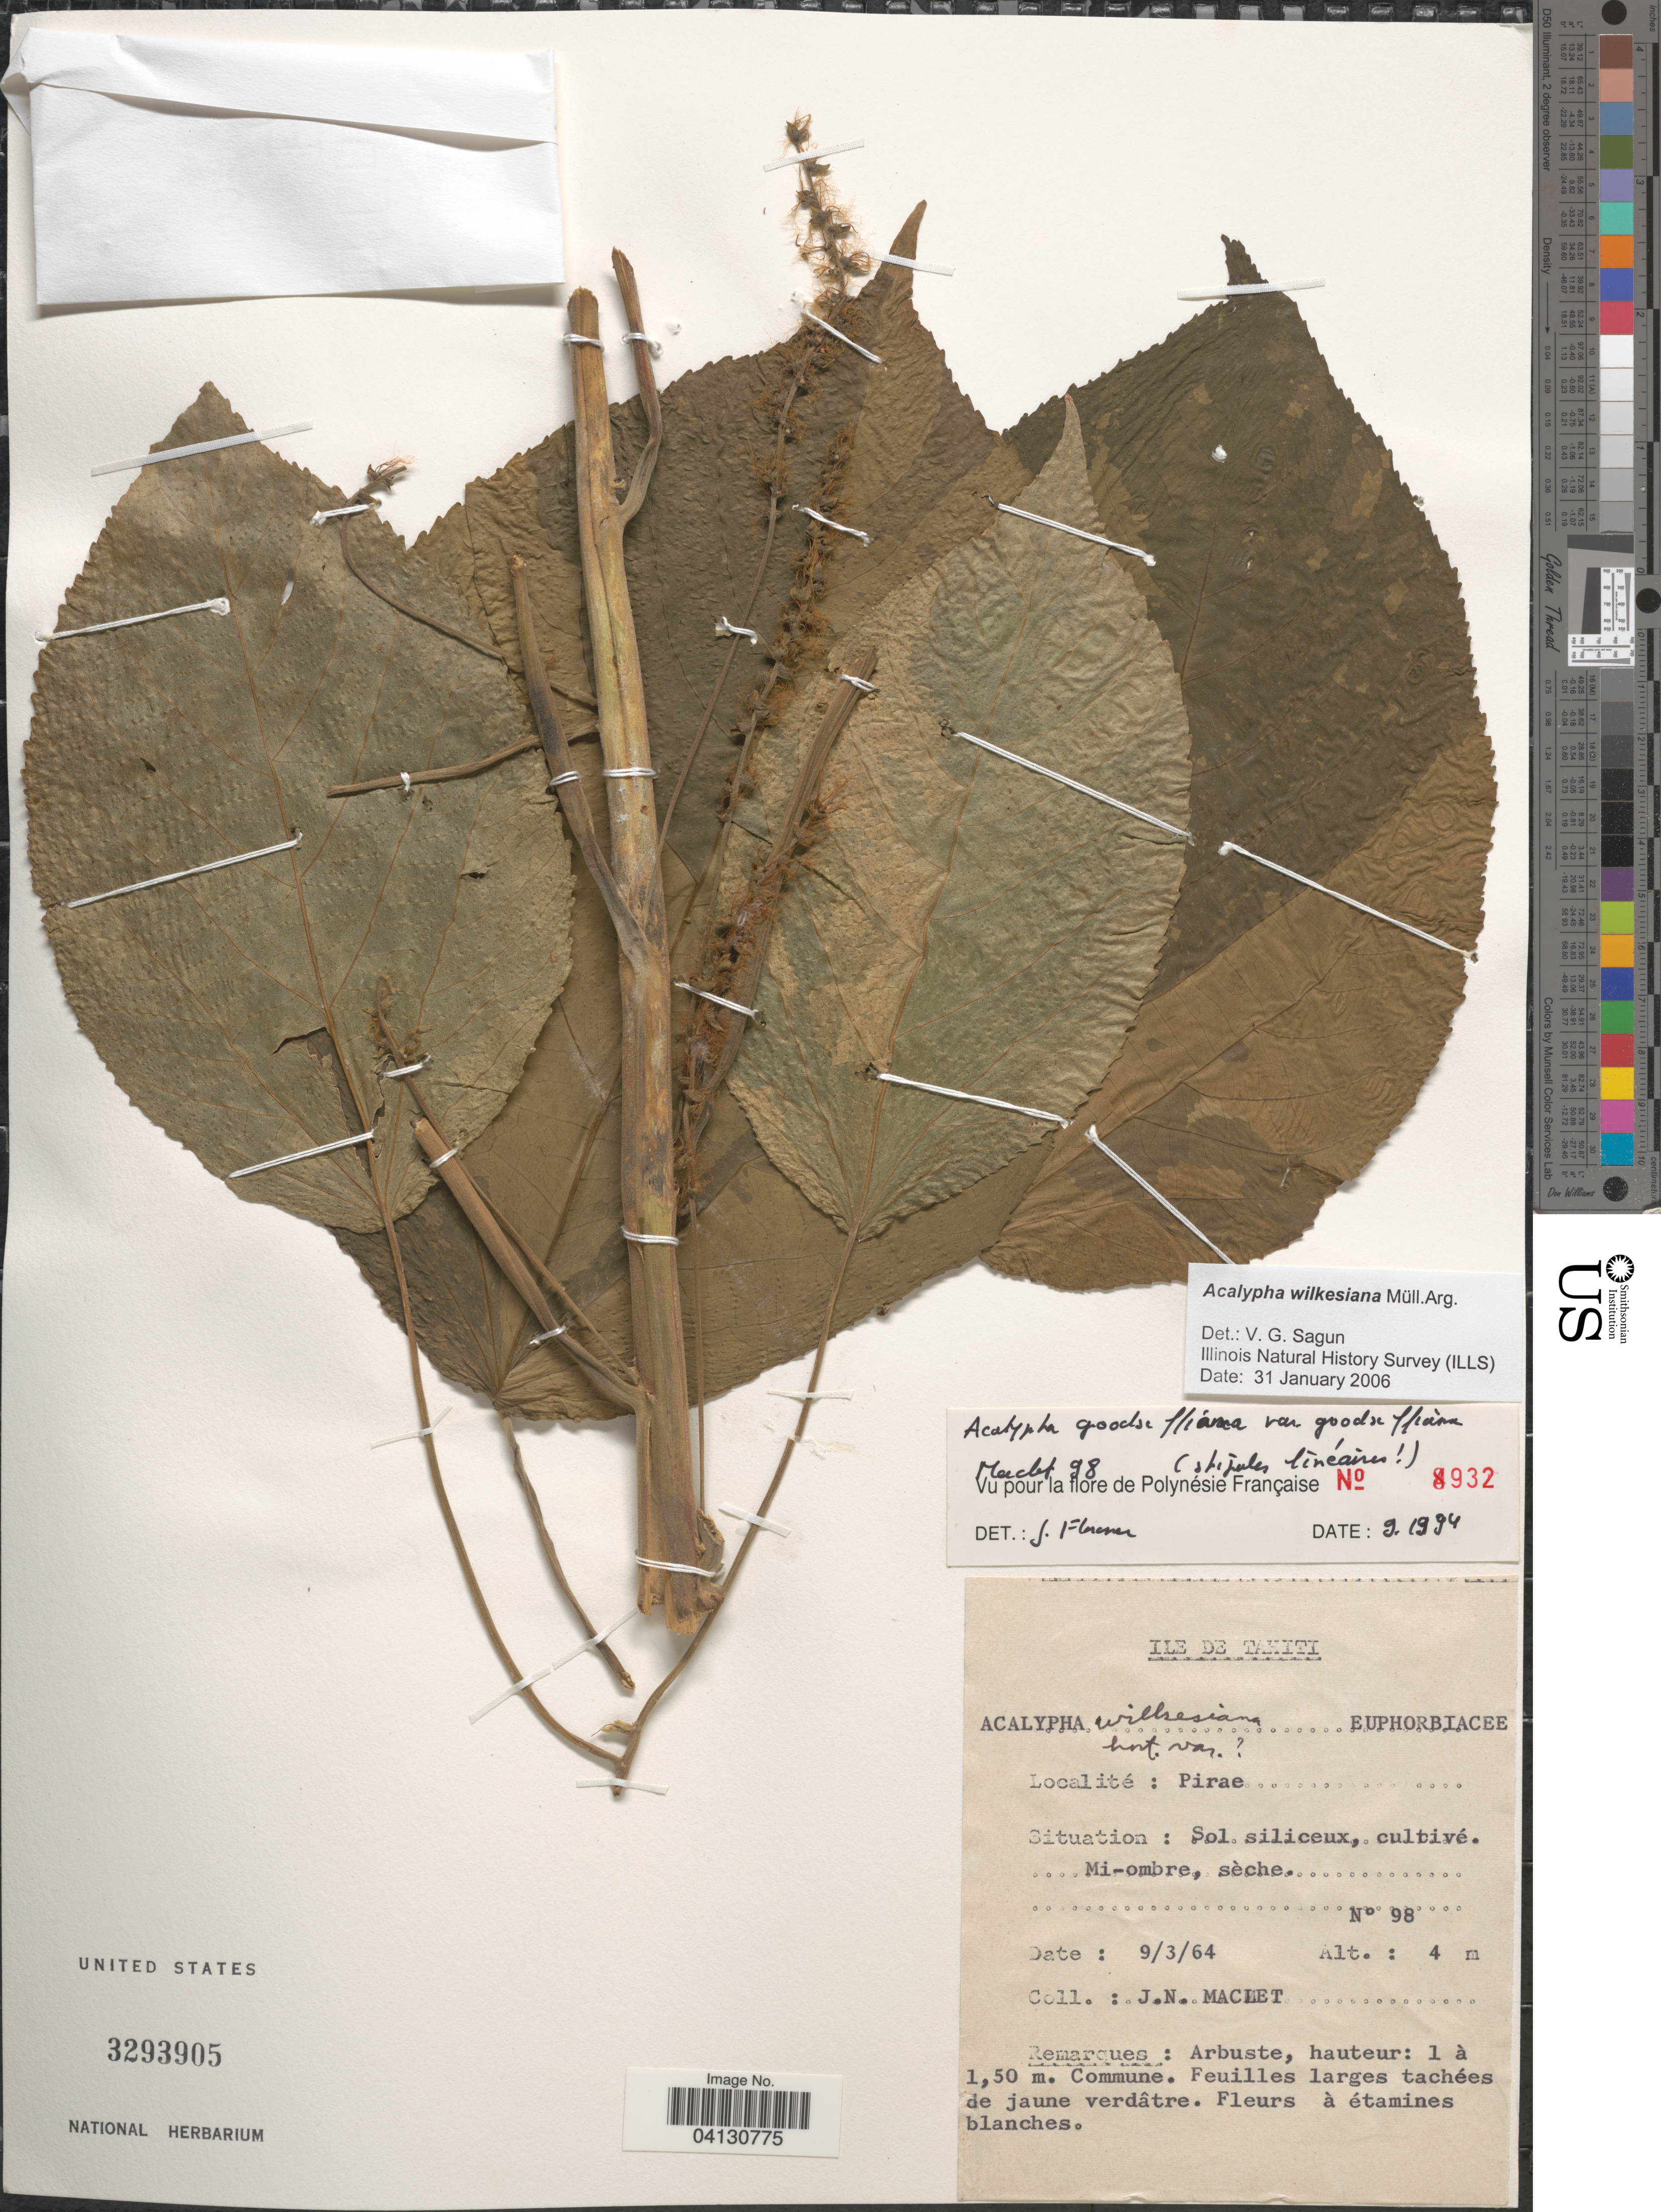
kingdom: Plantae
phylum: Tracheophyta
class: Magnoliopsida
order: Malpighiales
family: Euphorbiaceae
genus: Acalypha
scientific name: Acalypha wilkesiana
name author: Müll. Arg. in DC.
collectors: J. Maclet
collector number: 98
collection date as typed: Transcribed d/m/y: 9/3/64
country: French Polynesia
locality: Tahiti. Pirae.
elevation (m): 4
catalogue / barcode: US 3293905